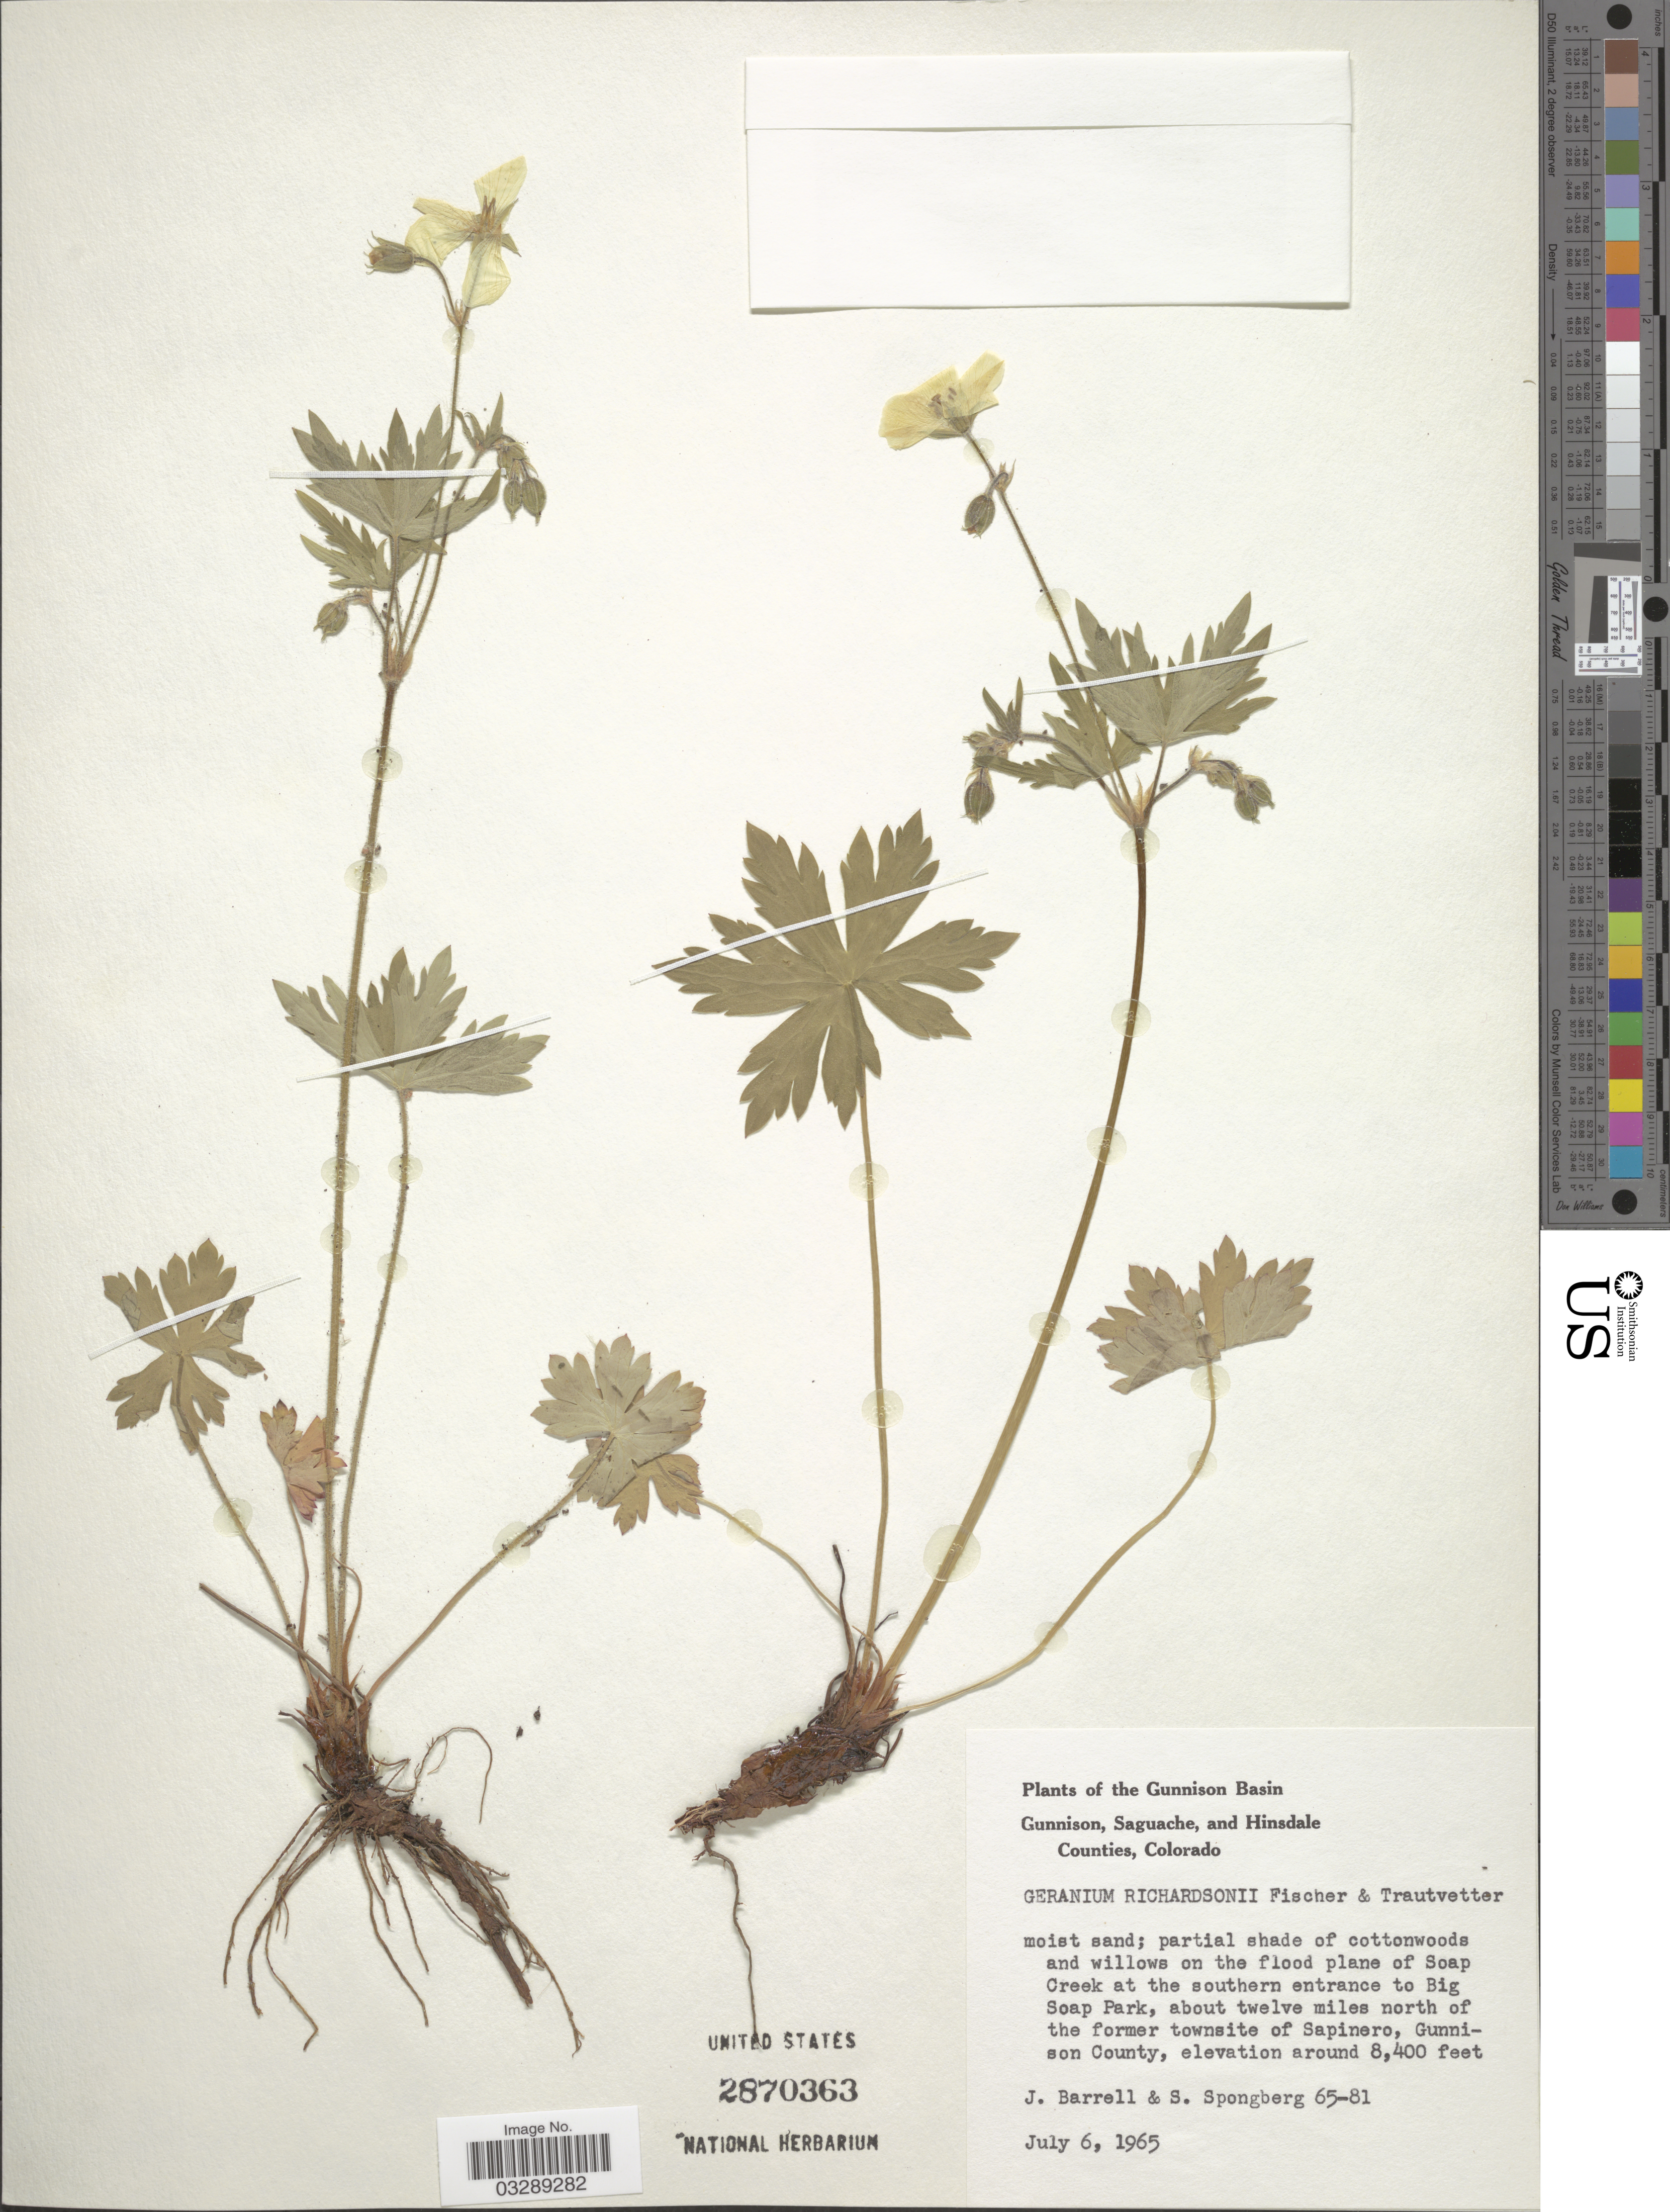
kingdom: Plantae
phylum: Tracheophyta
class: Magnoliopsida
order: Geraniales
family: Geraniaceae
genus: Geranium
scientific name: Geranium richardsonii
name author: Fisch. & Trautv.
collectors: J. Barrell & S. A.Spongberg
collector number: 65-81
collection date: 1965-07-06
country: United States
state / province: Colorado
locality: The Gunnison Basin, Gunnison, Saguache, and Hinsdale Counties, partial shade of cottonwoods and willows on the flood plane of Soap Creek at the southern entrance to Big Soap Park, about twelve miles north of the former townsite of Sapinero, Gunnison County.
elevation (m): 2560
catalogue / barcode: US 2870363